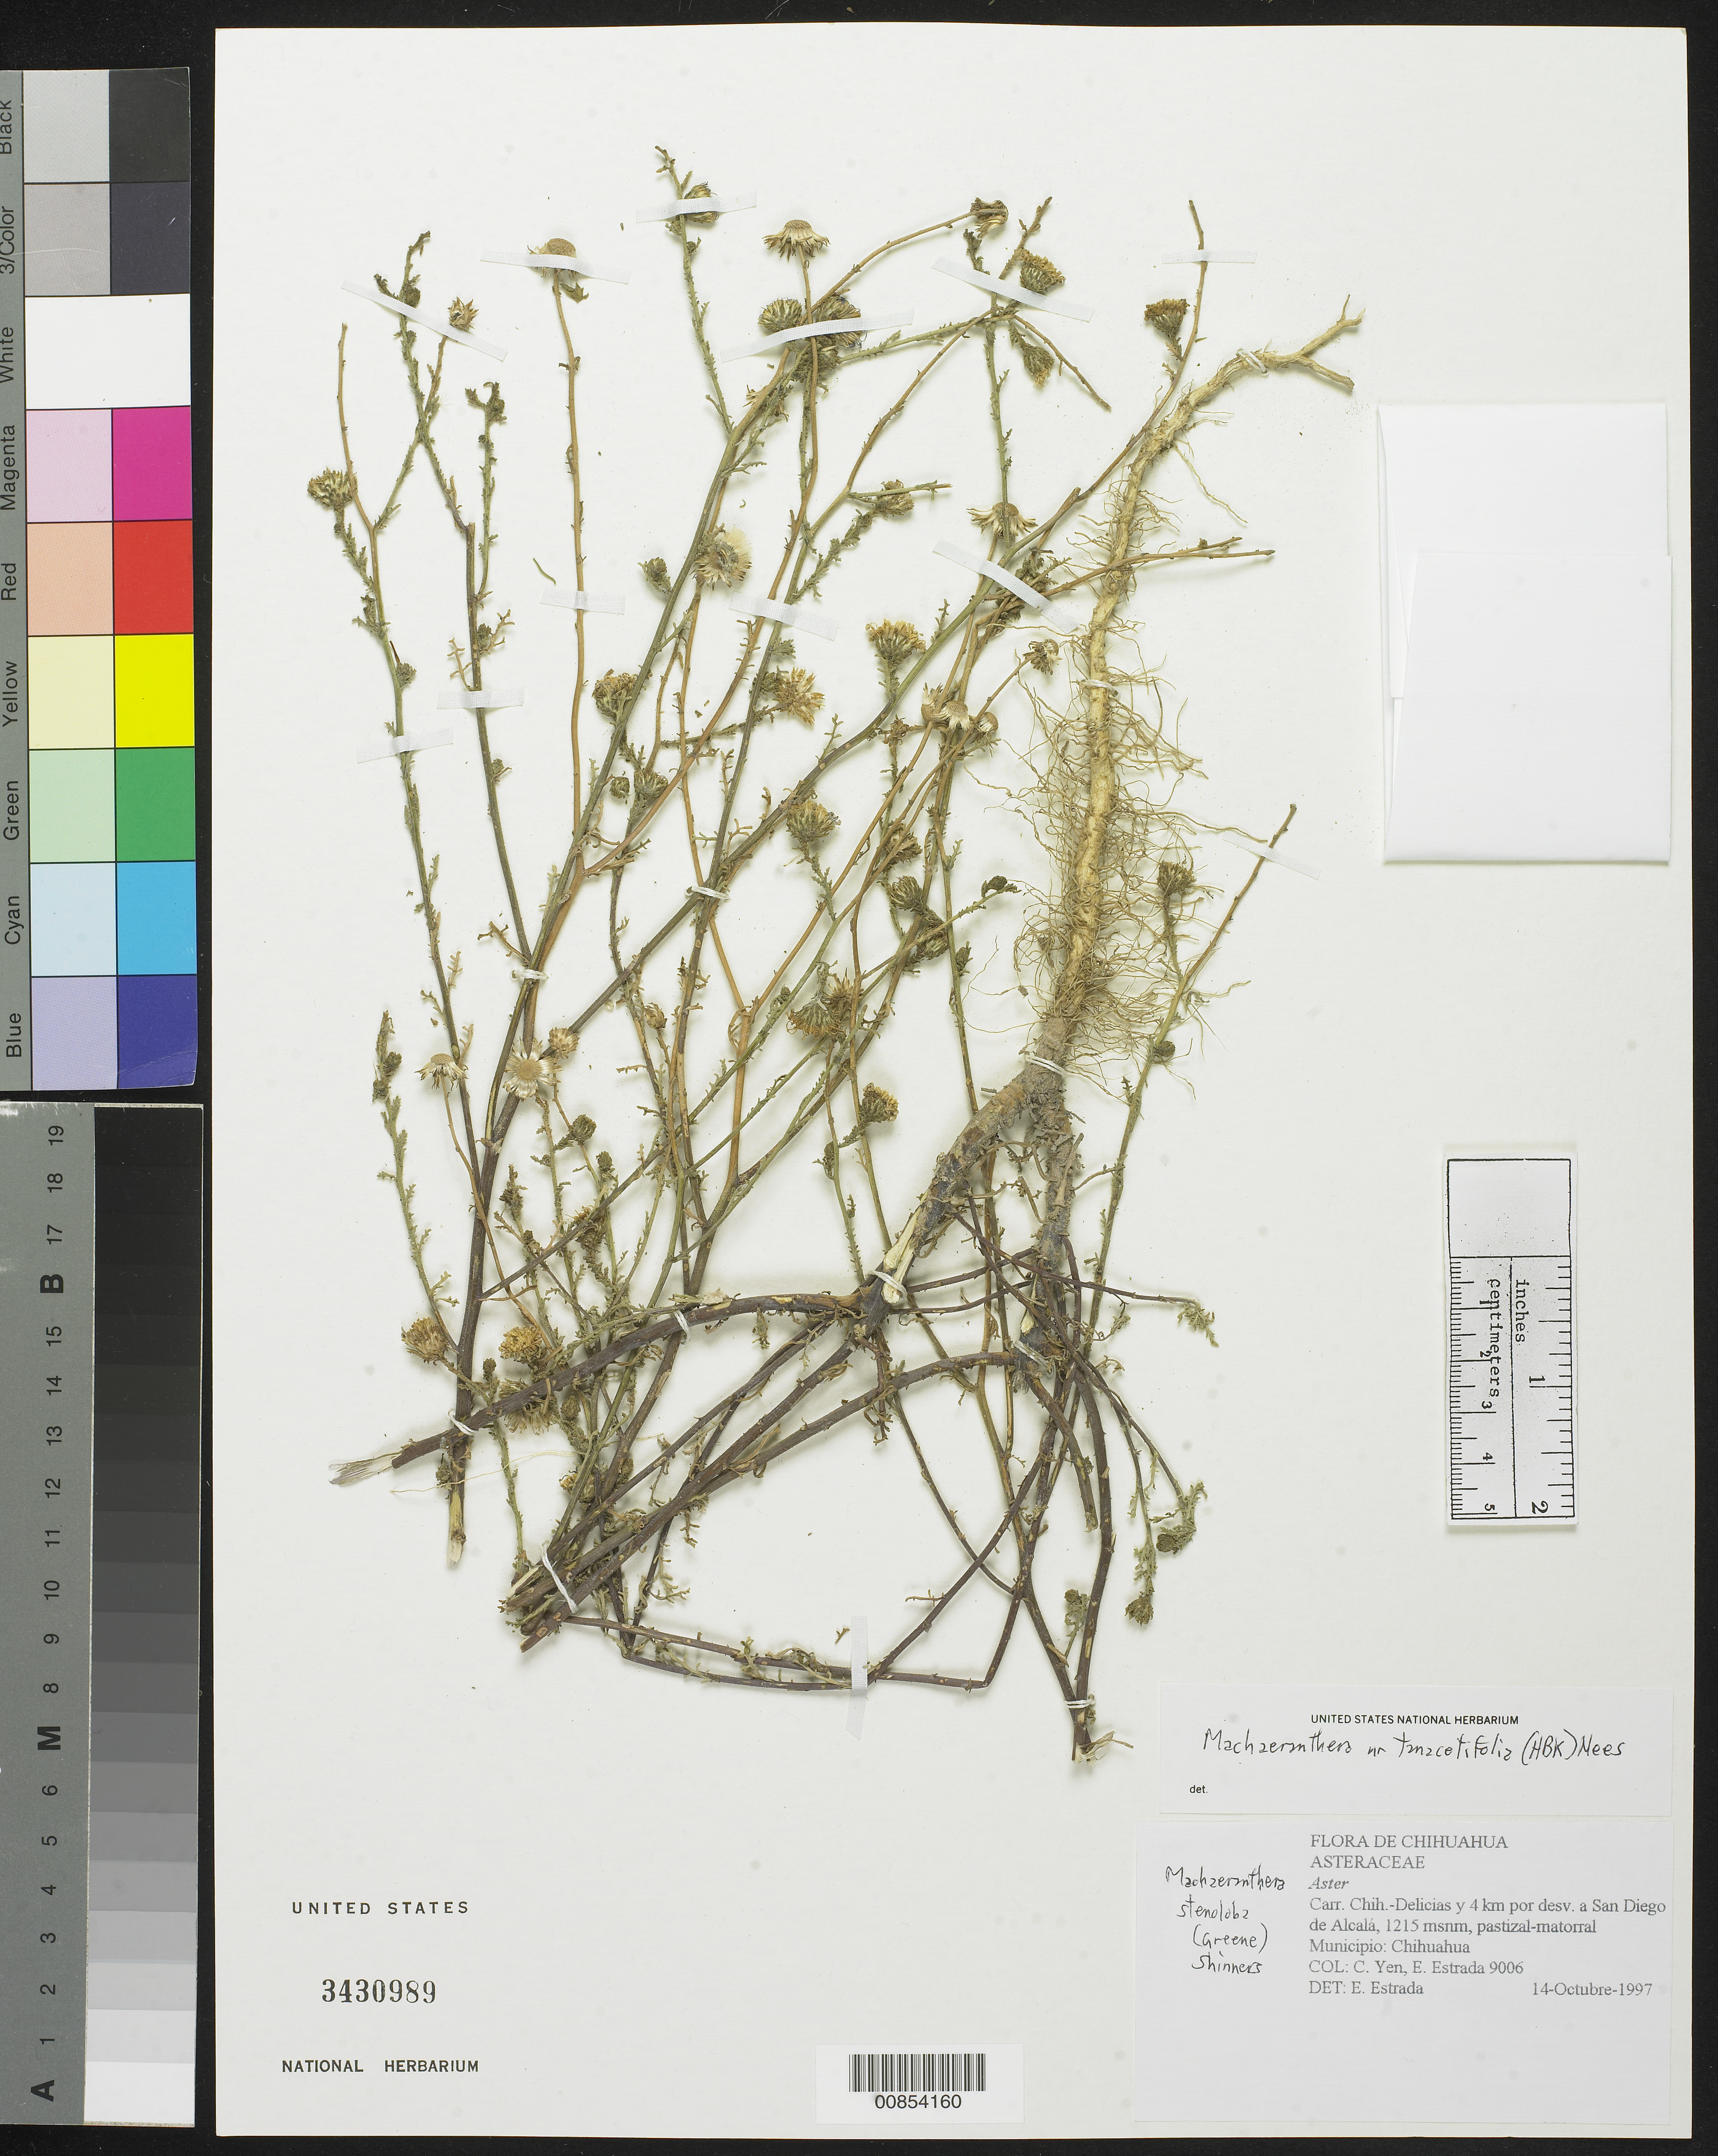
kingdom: Plantae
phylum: Tracheophyta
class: Magnoliopsida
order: Asterales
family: Asteraceae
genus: Machaeranthera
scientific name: Machaeranthera tanacetifolia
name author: (Kunth) Nees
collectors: Y. C. Yang & E. Estrada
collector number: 9006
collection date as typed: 14 Oct 1997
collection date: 1997-10-14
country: Mexico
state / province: Chihuahua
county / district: Chihuahua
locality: Carretera Chihuahua-Delicias y 4 km. por desv. a San Diego de Alcalá.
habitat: Pastizal -matorral.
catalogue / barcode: US 3430989